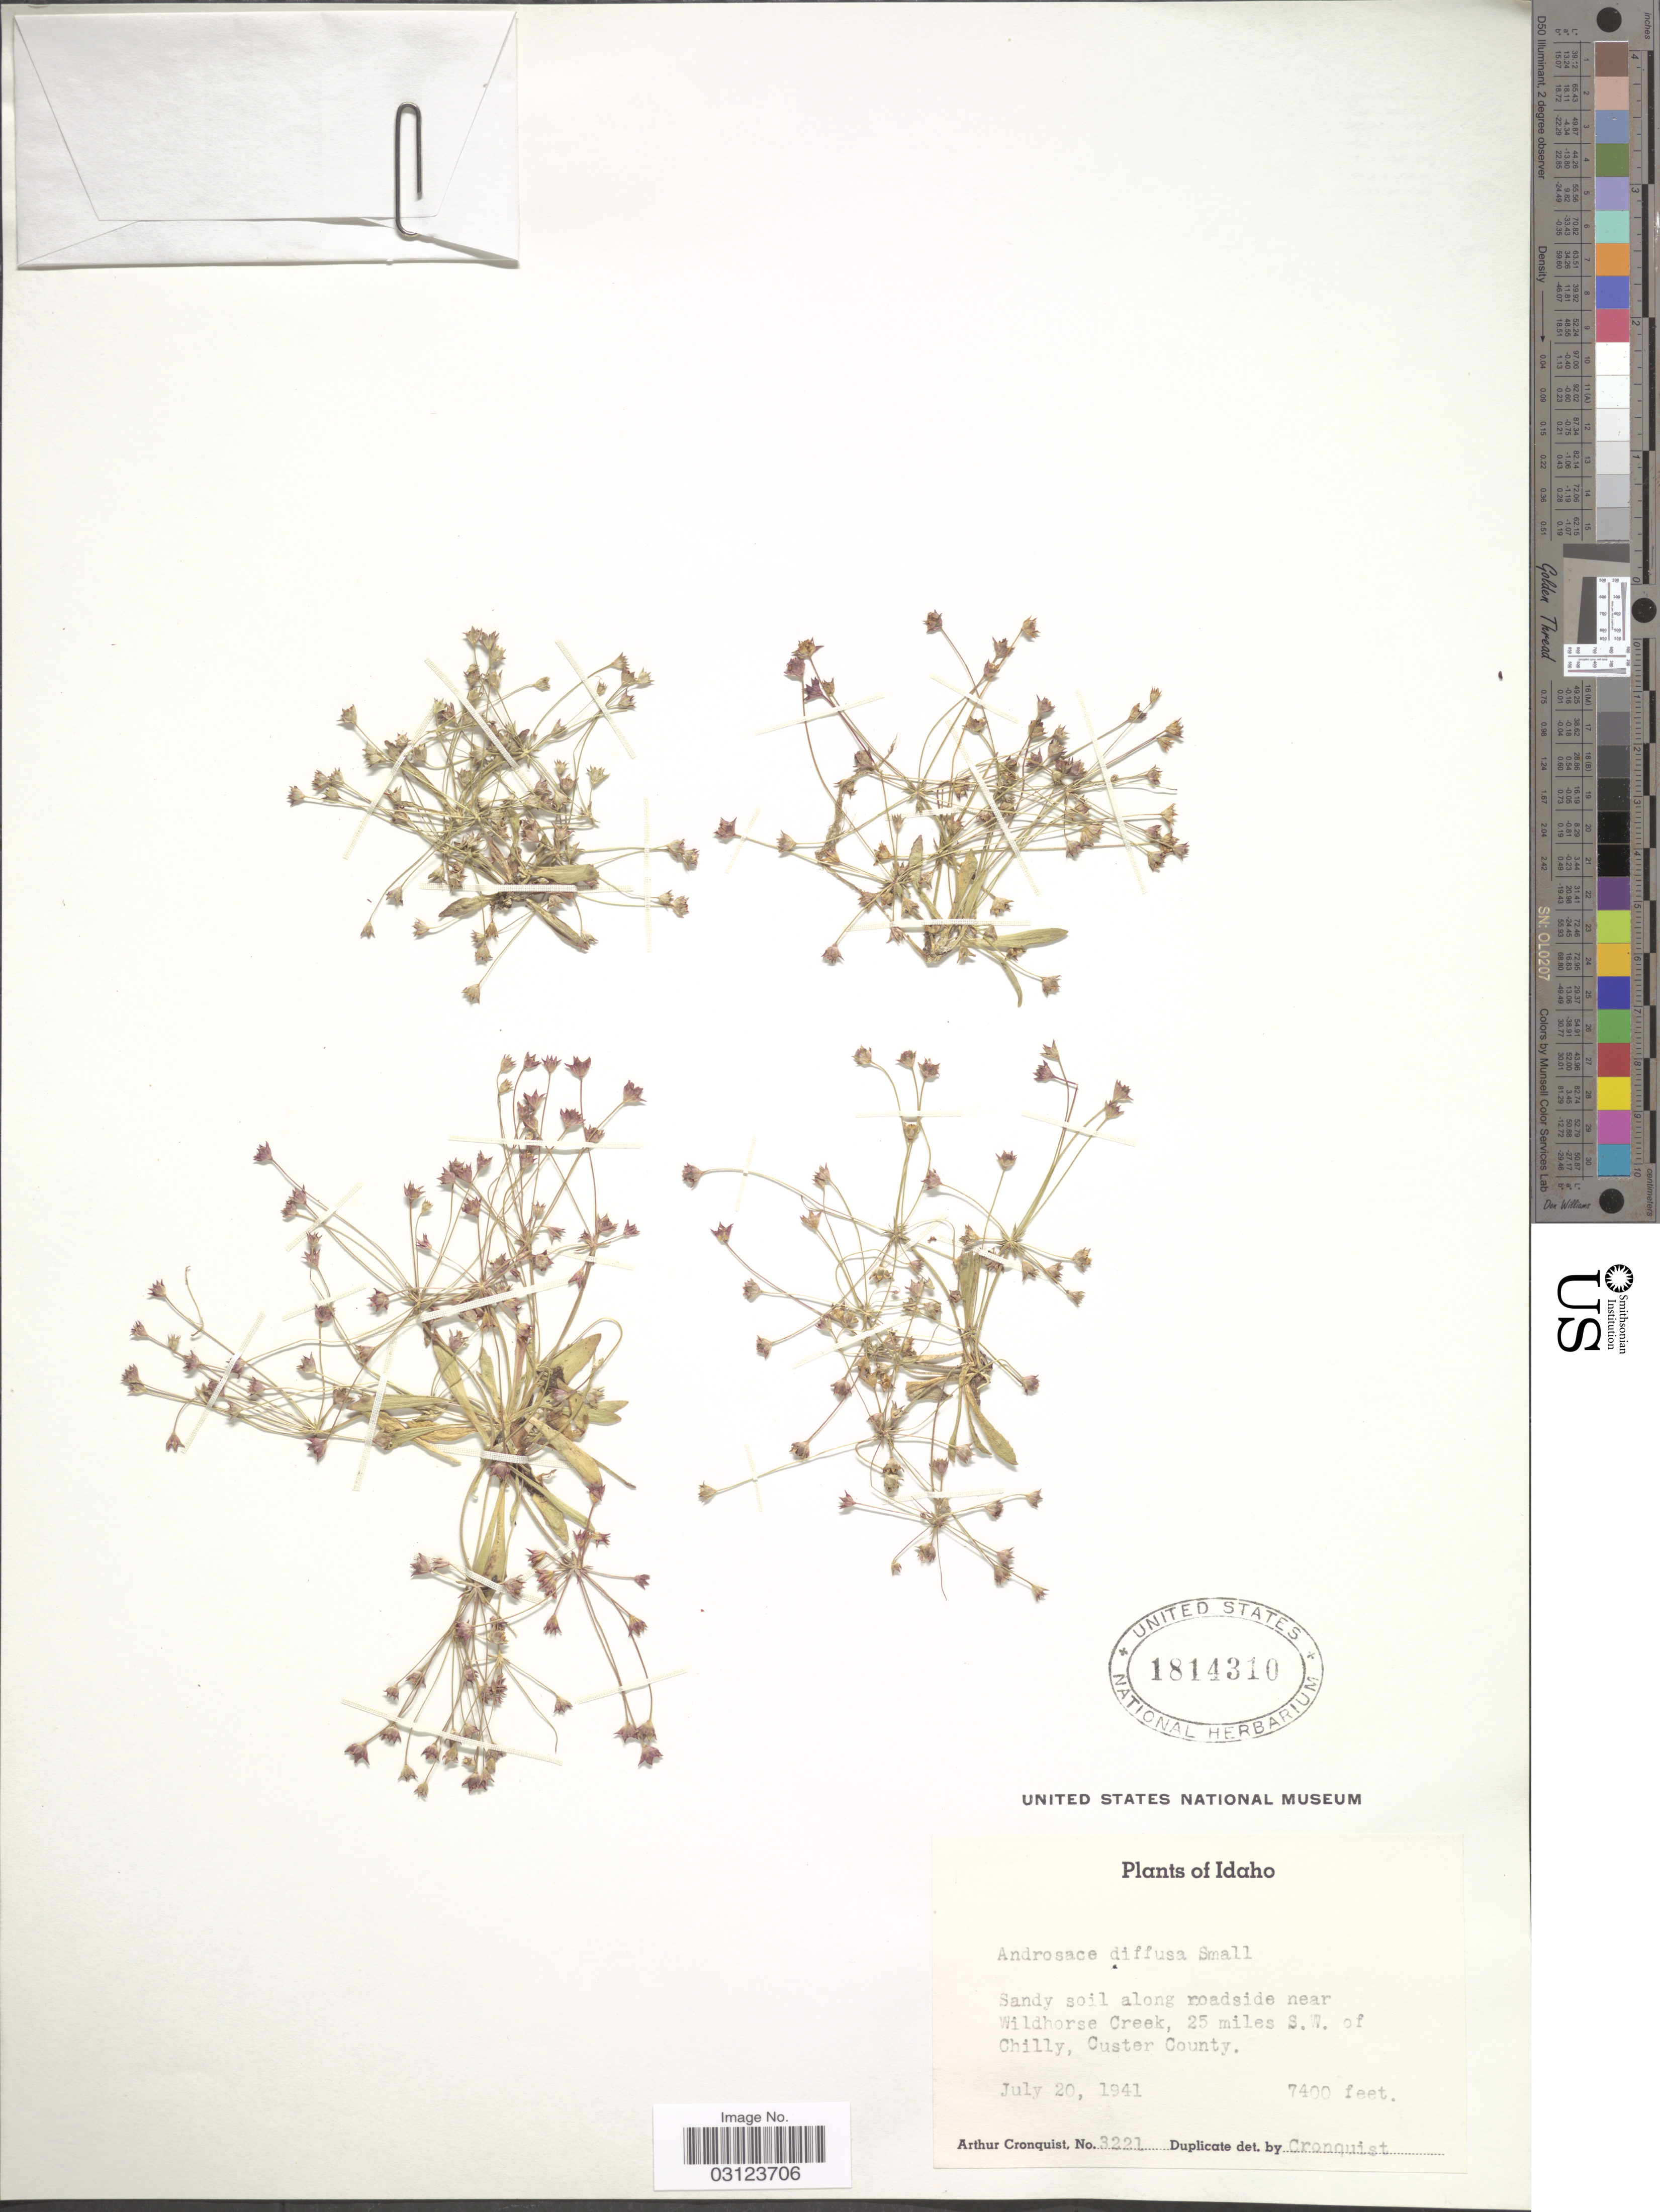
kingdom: Plantae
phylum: Tracheophyta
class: Magnoliopsida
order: Ericales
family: Primulaceae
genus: Androsace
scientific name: Androsace septentrionalis subsp. subulifera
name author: (A. Gray) G.T. Robbins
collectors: A. J. Cronquist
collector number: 3221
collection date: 1941-07-20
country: United States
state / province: Idaho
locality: Sandy soil along roadside near Wildhorse Creek, 25 miles S.W. of Chilly, Custer County.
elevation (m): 2256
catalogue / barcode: US 1814310